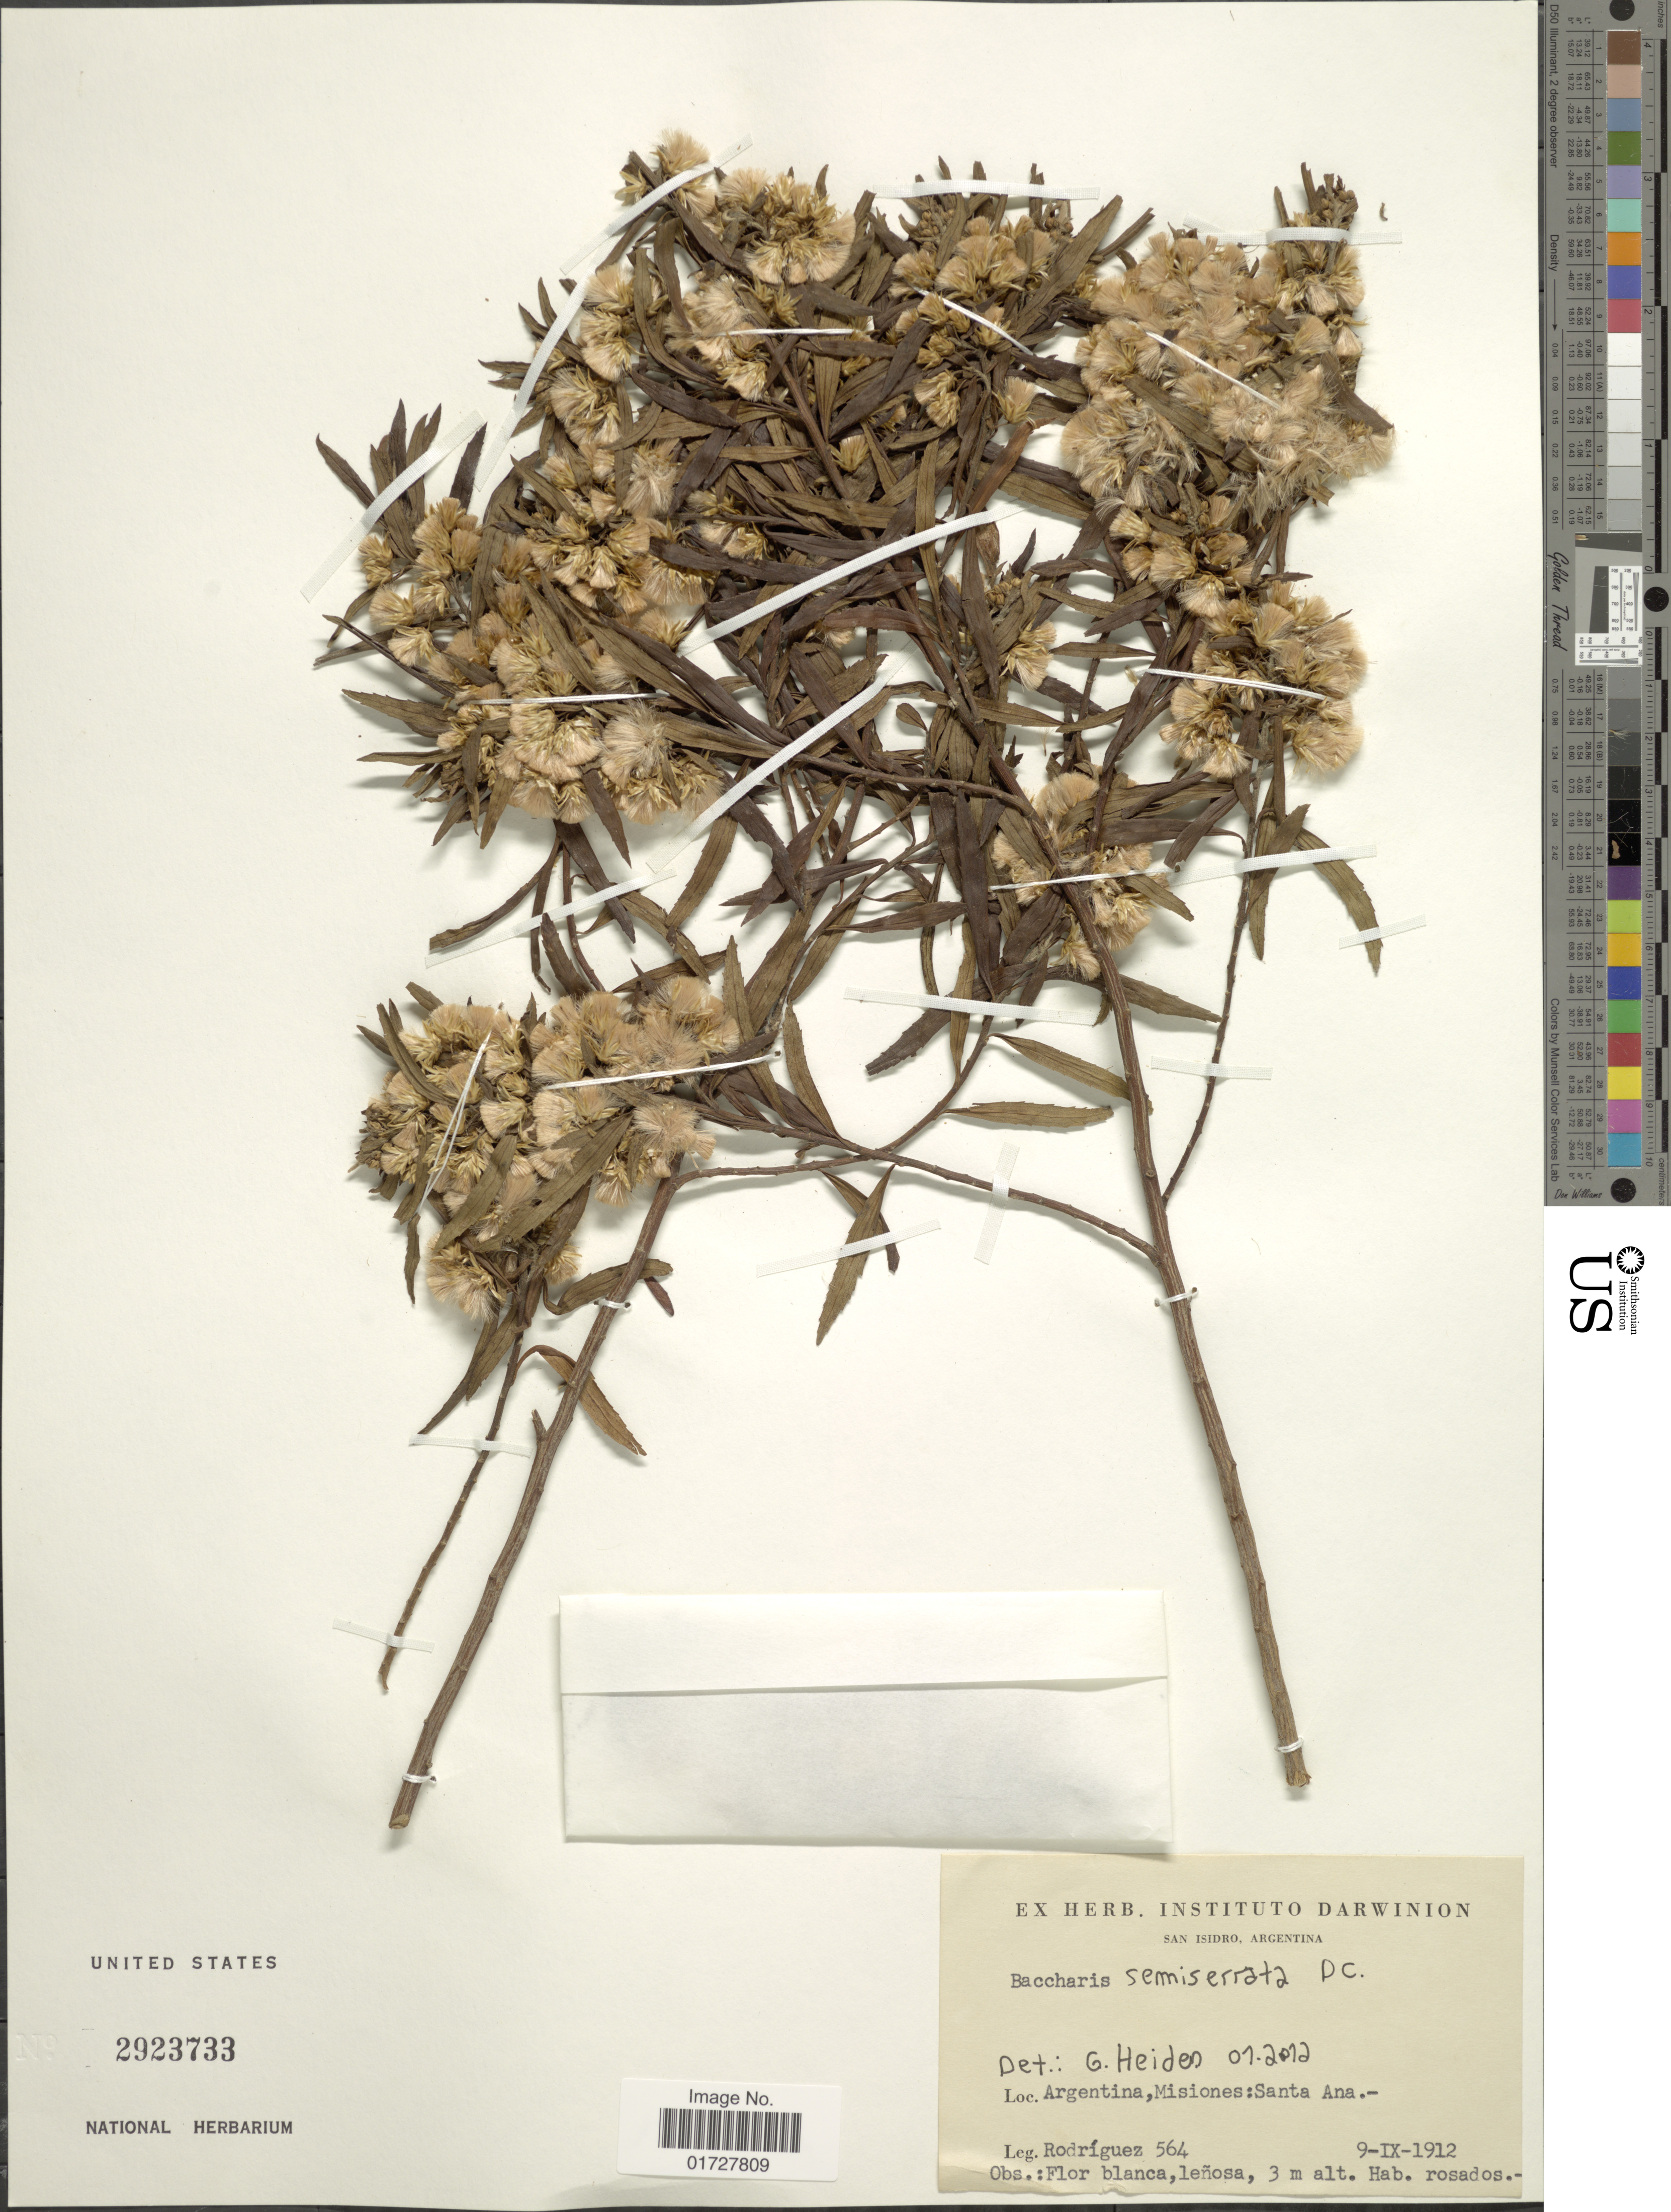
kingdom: Plantae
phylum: Tracheophyta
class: Magnoliopsida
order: Asterales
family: Asteraceae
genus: Baccharis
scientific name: Baccharis semiserrata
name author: DC.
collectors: Rodriguez, --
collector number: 564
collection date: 1912-09-09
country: Argentina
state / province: Misiones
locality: Santa Ana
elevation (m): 3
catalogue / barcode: US 2923733